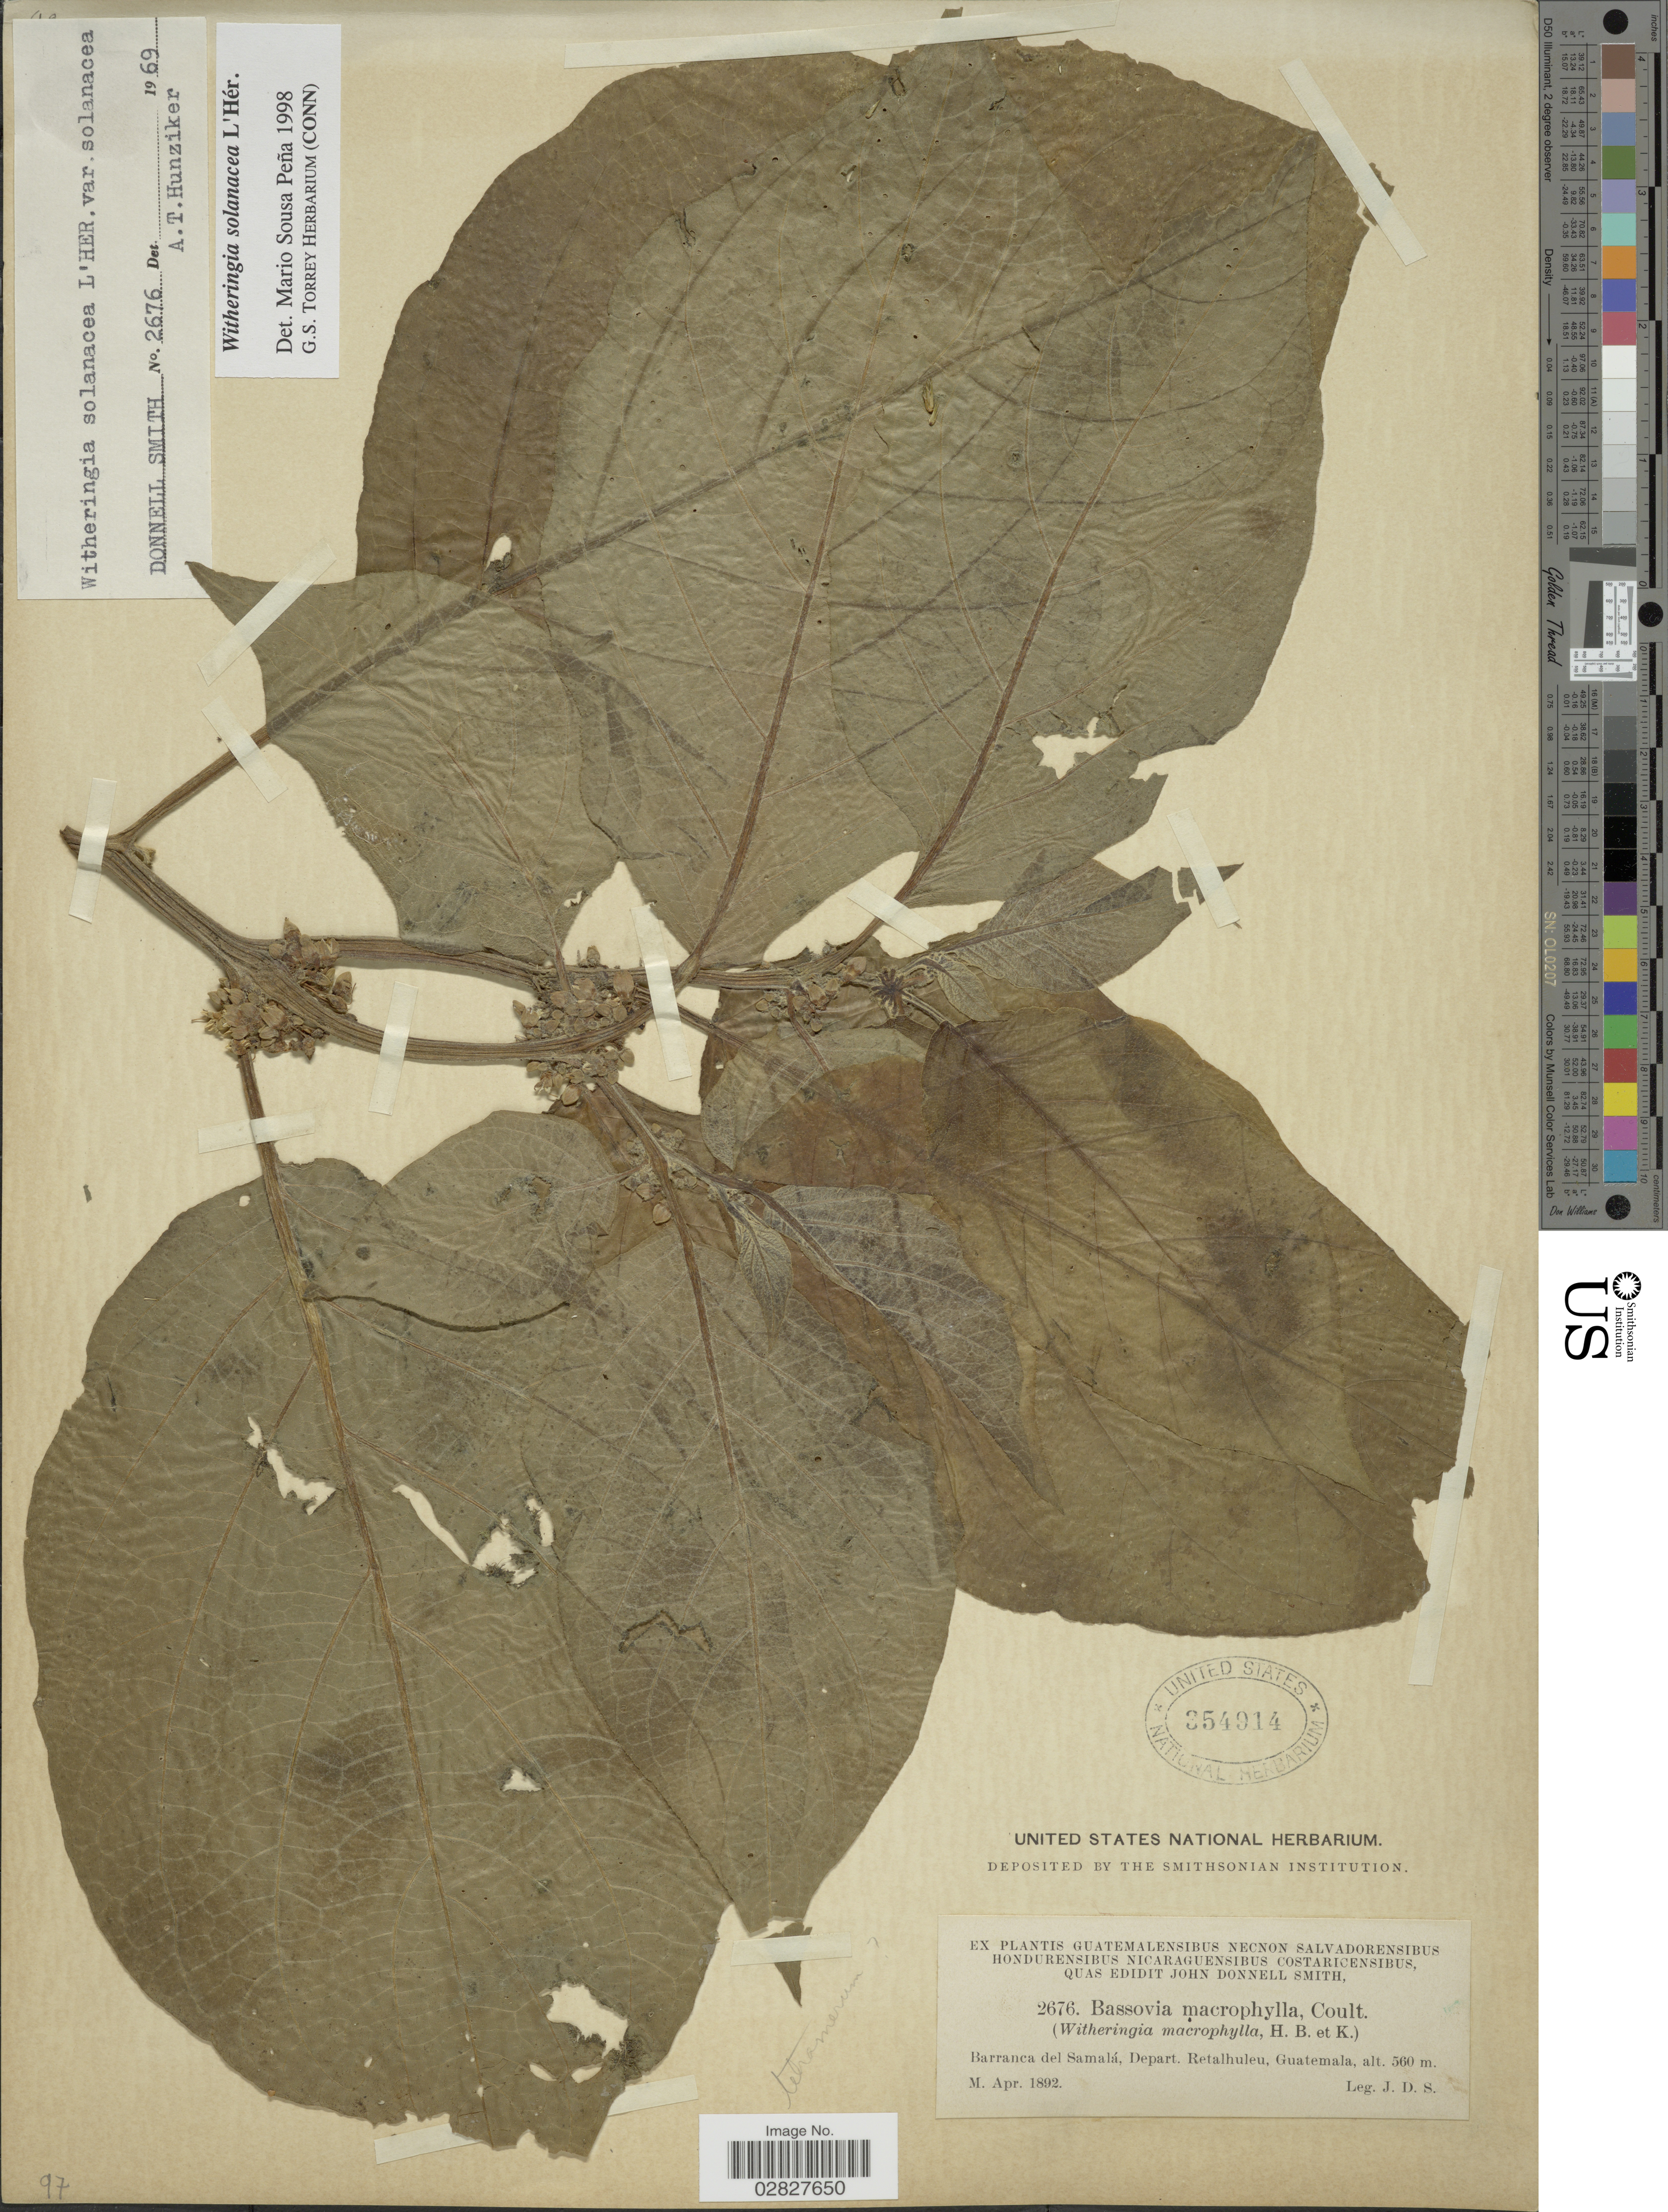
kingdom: Plantae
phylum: Tracheophyta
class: Magnoliopsida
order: Solanales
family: Solanaceae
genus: Witheringia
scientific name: Witheringia solanacea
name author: L'Hér.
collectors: J. Donnell Smith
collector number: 2676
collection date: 1892-04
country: Guatemala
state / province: Retalhuleu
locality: Barranca del Samalá, Depart. Retalhuleu.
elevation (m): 560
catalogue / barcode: US 354914